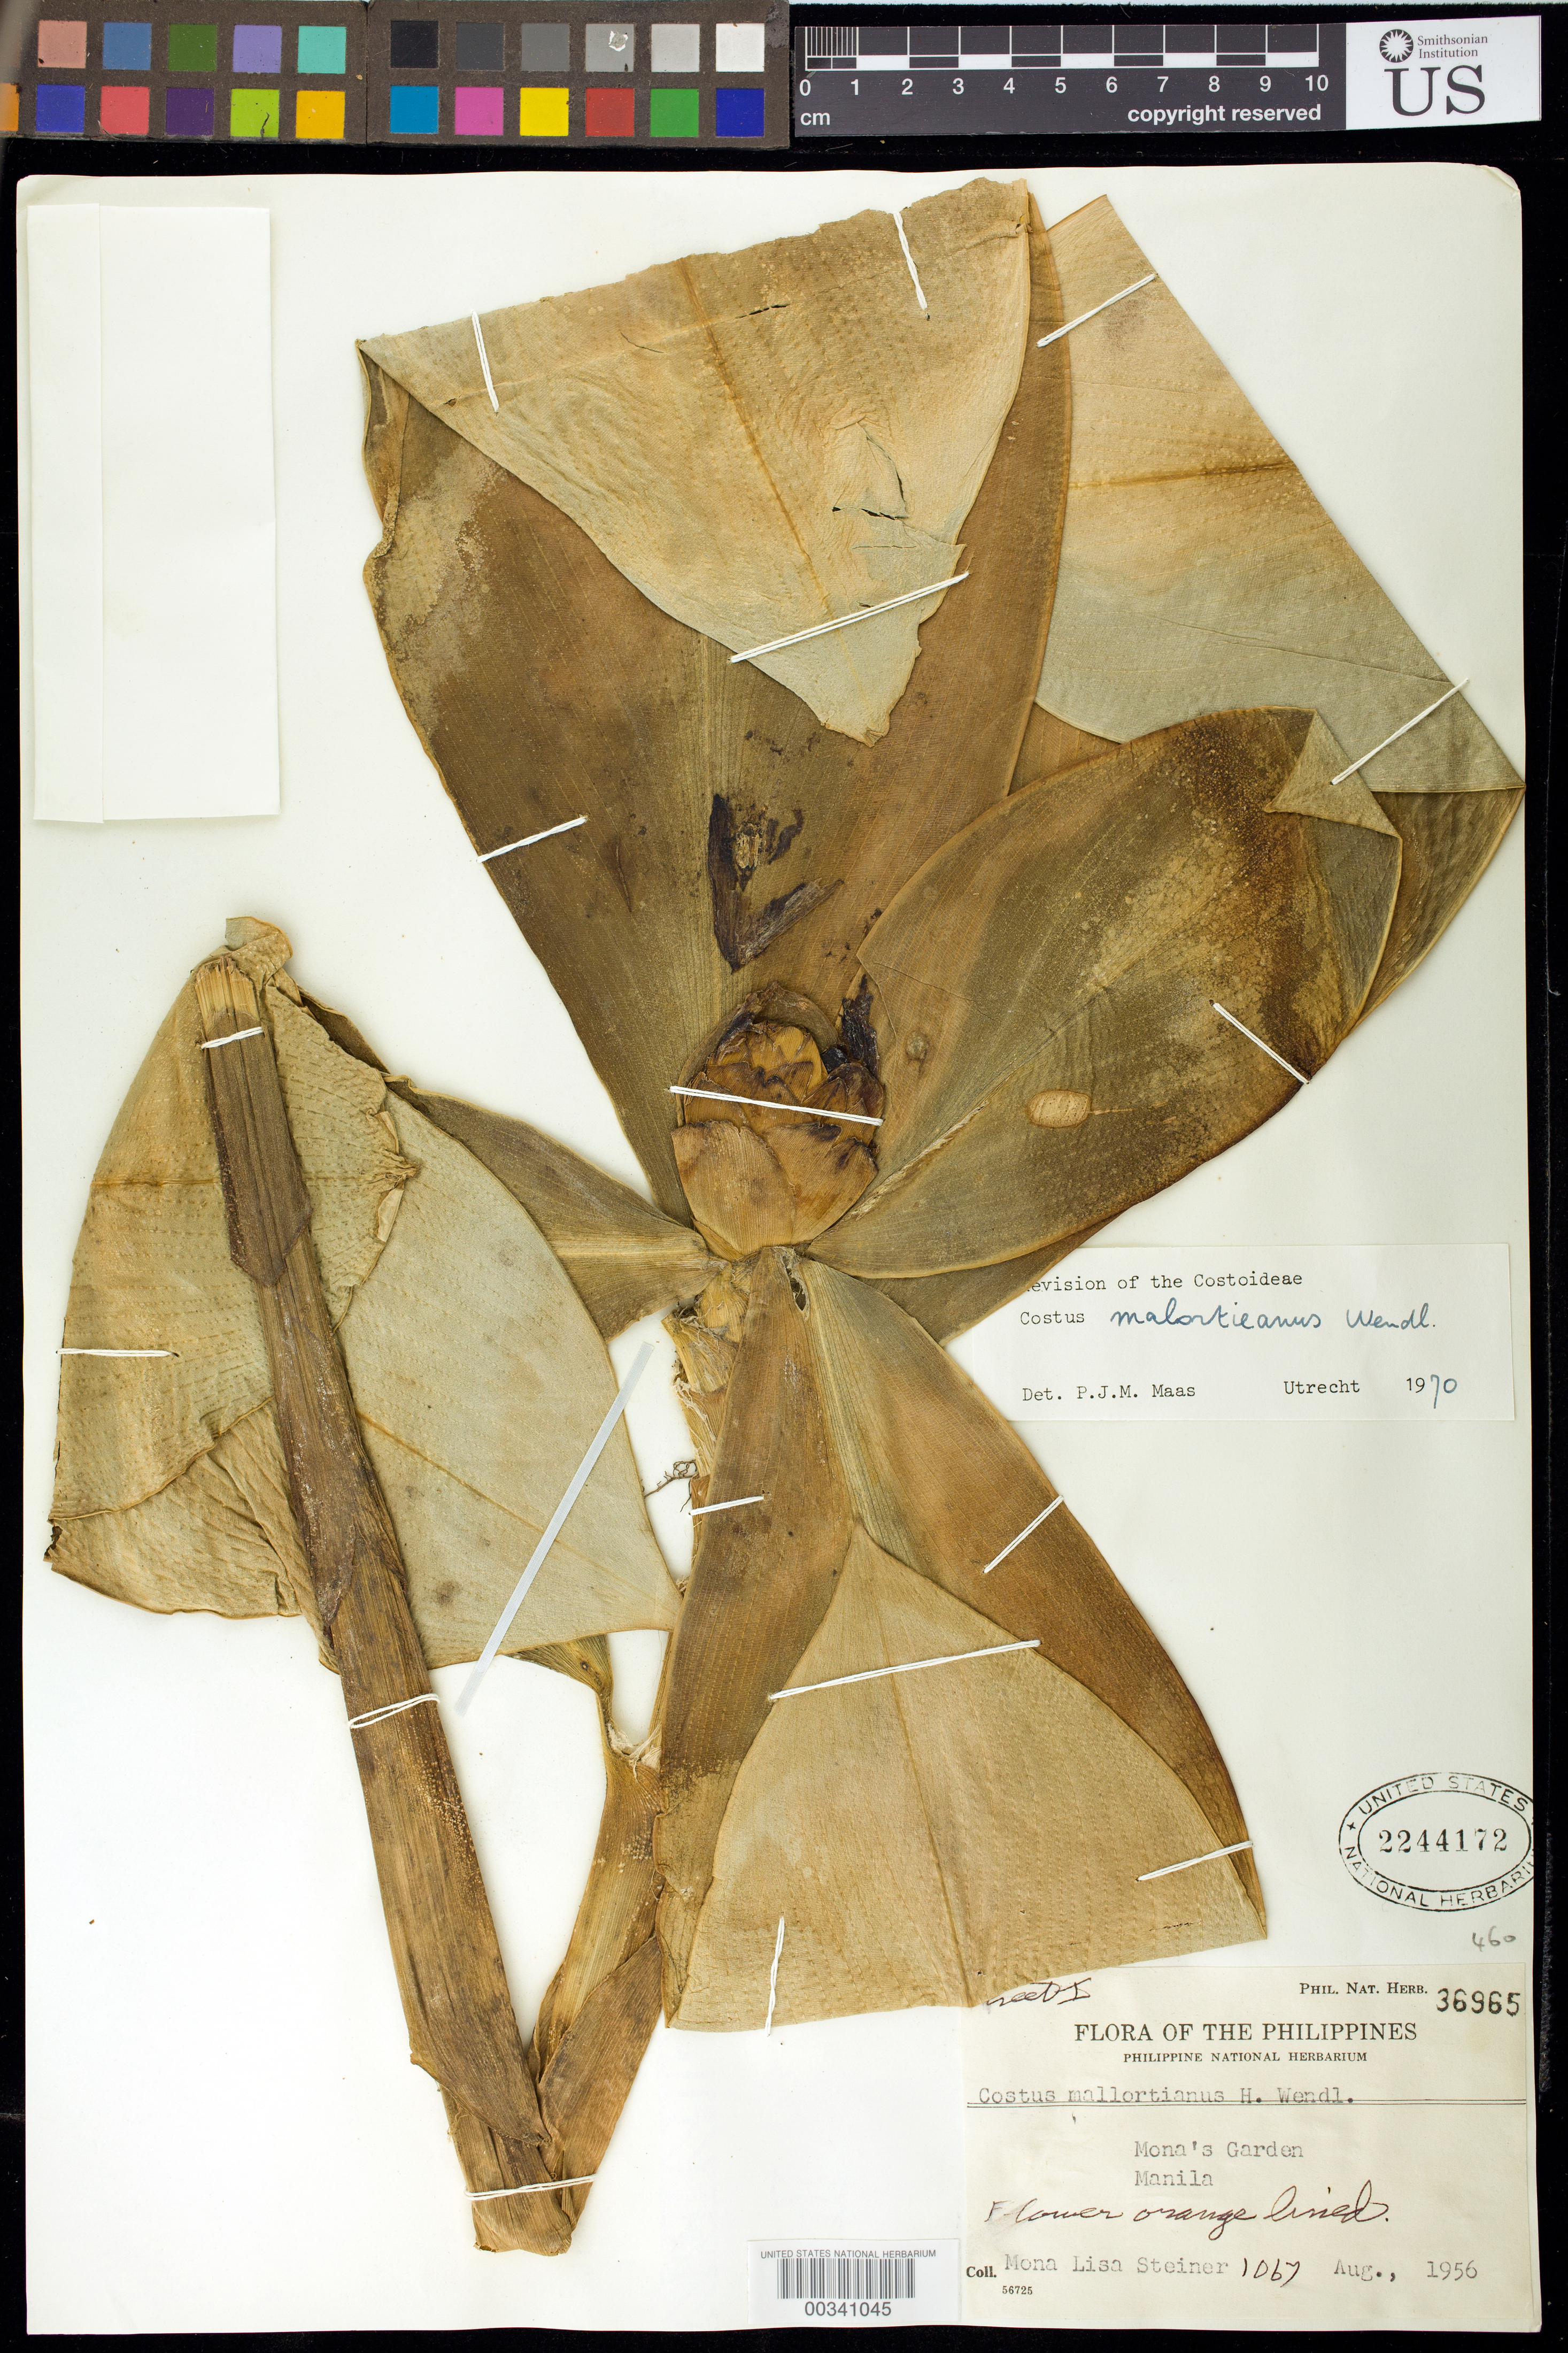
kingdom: Plantae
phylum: Tracheophyta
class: Liliopsida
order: Zingiberales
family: Costaceae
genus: Costus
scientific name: Costus malorteanus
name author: H. Wendl.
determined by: Maas, Paul J. M.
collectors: M. Steiner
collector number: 1067 / Phil. Nat. Herb. 36965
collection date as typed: Aug 1956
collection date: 1956-08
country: Philippines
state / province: National Capital Region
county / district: Manila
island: Luzon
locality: Manila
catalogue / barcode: US 2244172